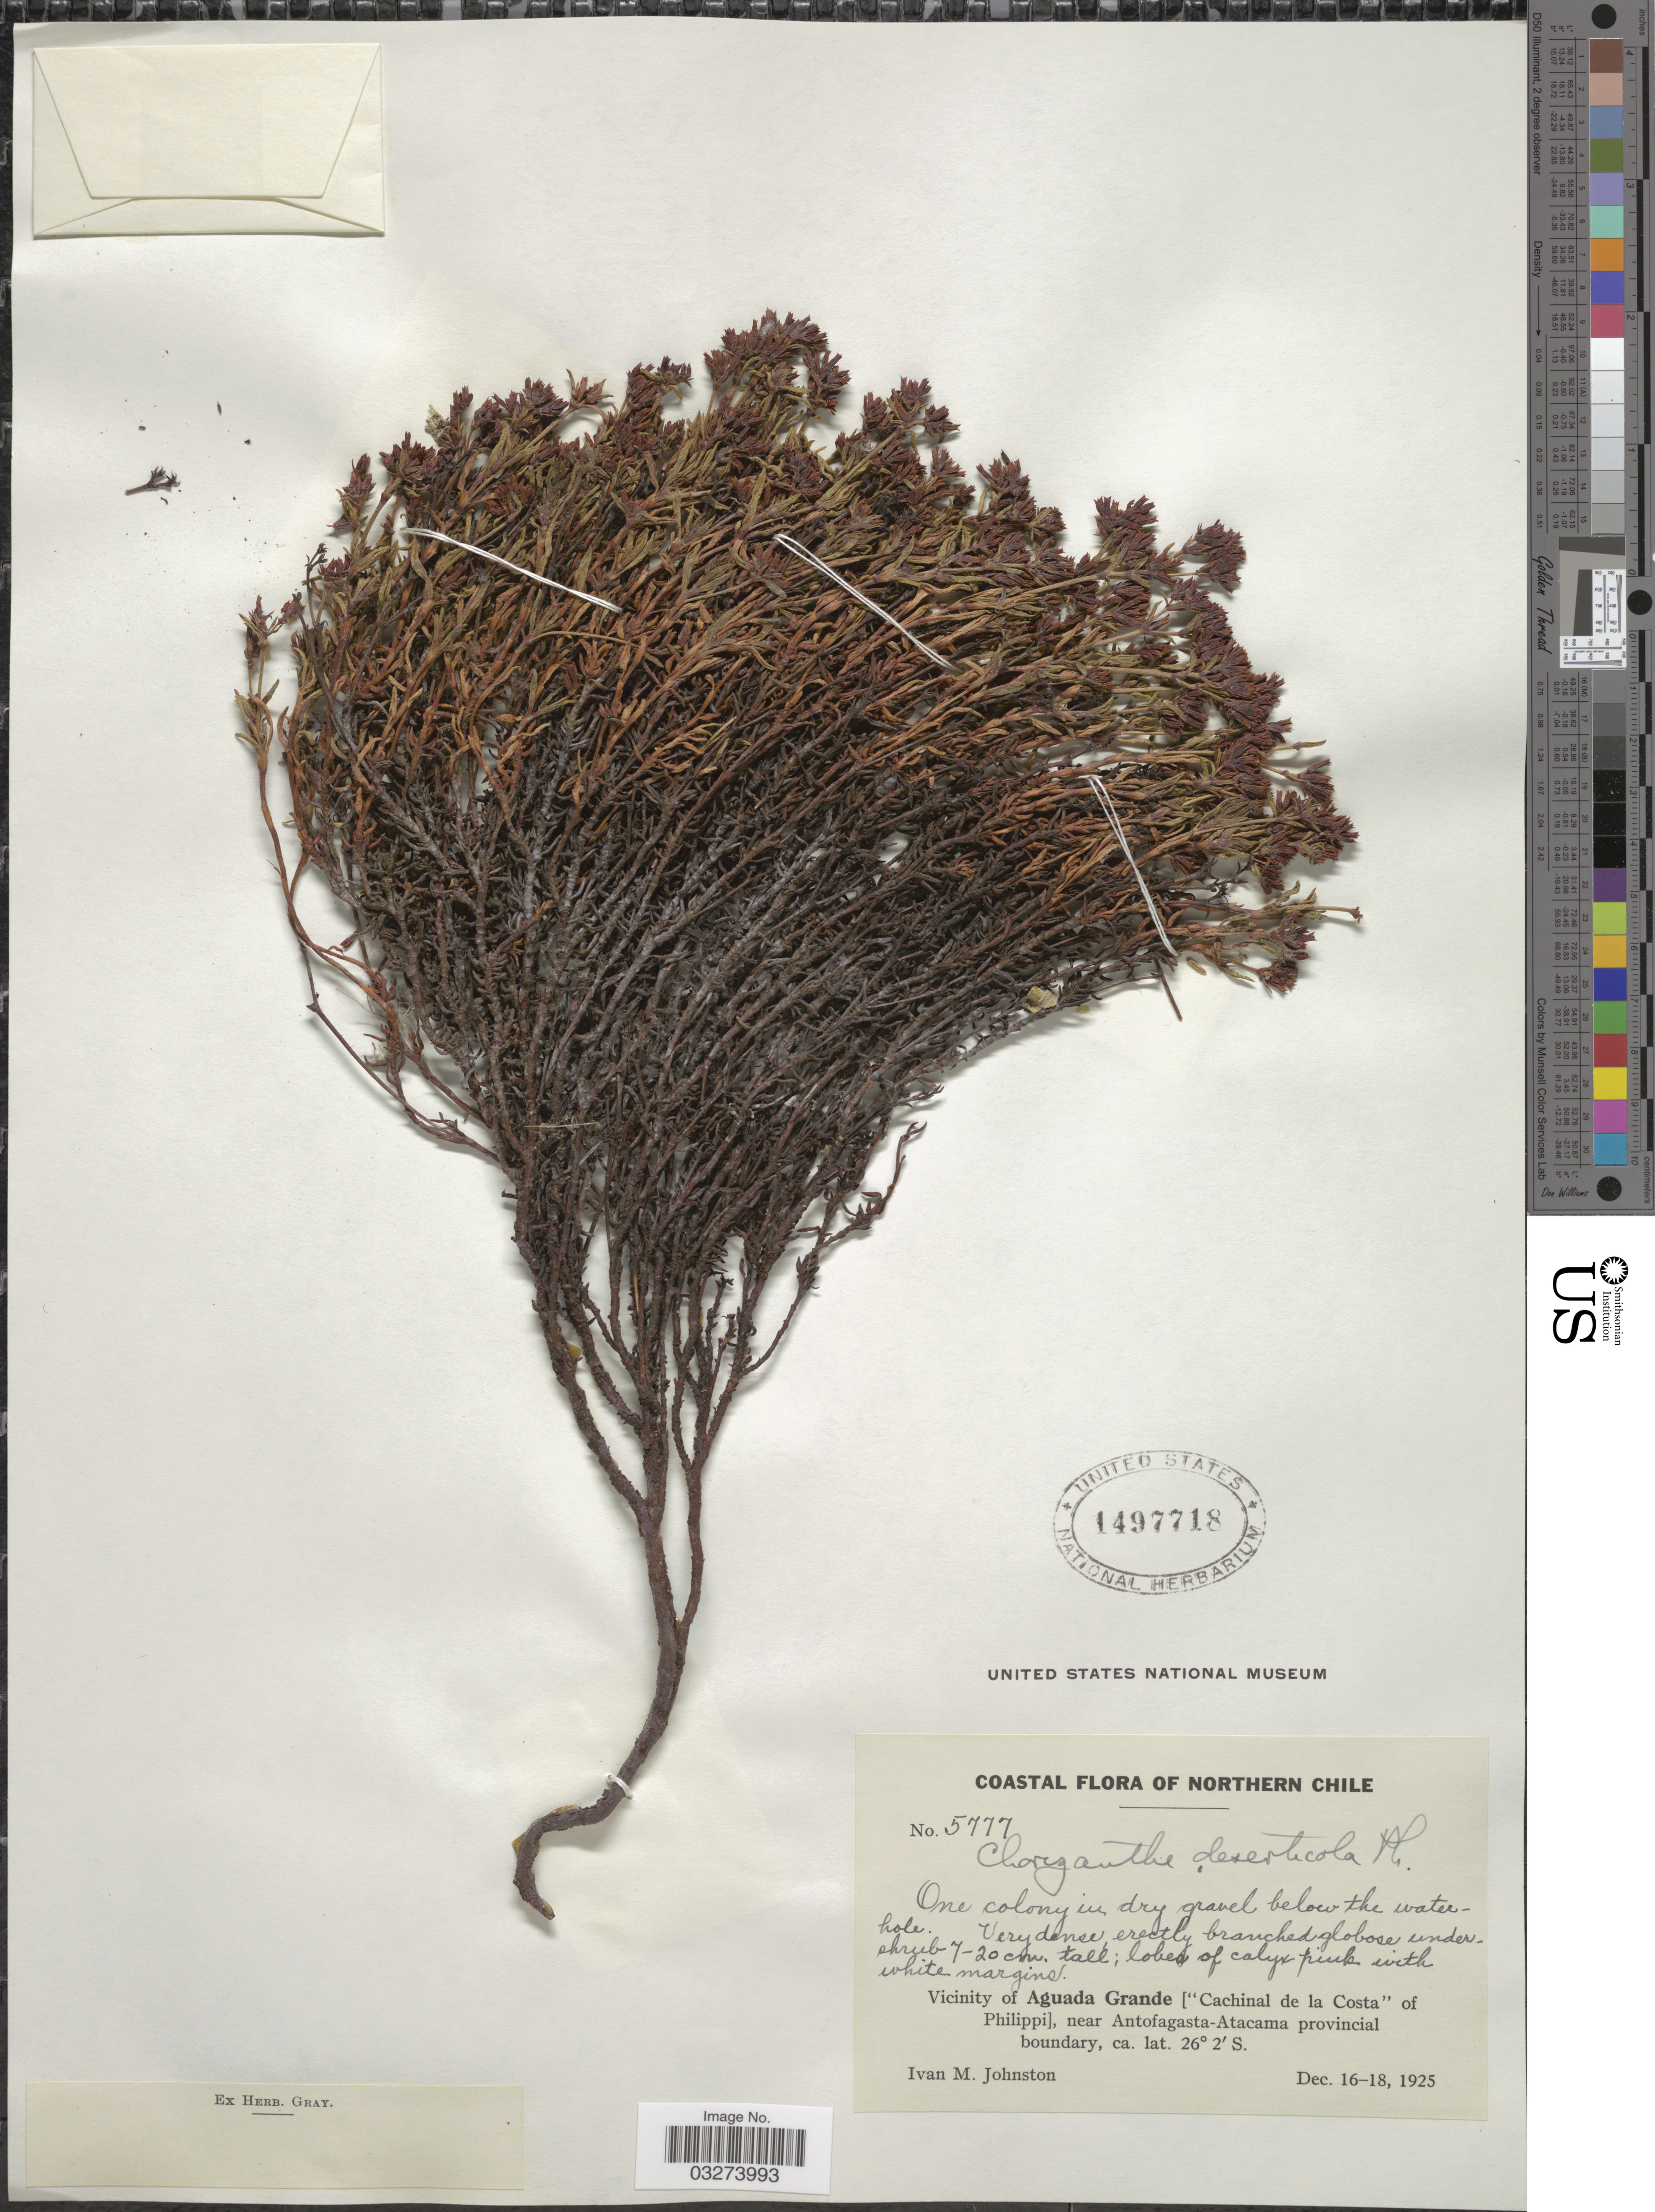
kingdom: Plantae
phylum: Tracheophyta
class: Magnoliopsida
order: Caryophyllales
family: Polygonaceae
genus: Chorizanthe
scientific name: Chorizanthe deserticola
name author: Phil.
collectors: I.M. Johnston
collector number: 5777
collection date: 1925-12-16/1925-12-18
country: Chile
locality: Northern Chile. Vicinity of Aguada Grande ["Cachinal de la Costa" of Philippi], near Antofagasta-Atacama provincial boundary.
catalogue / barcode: US 1497718